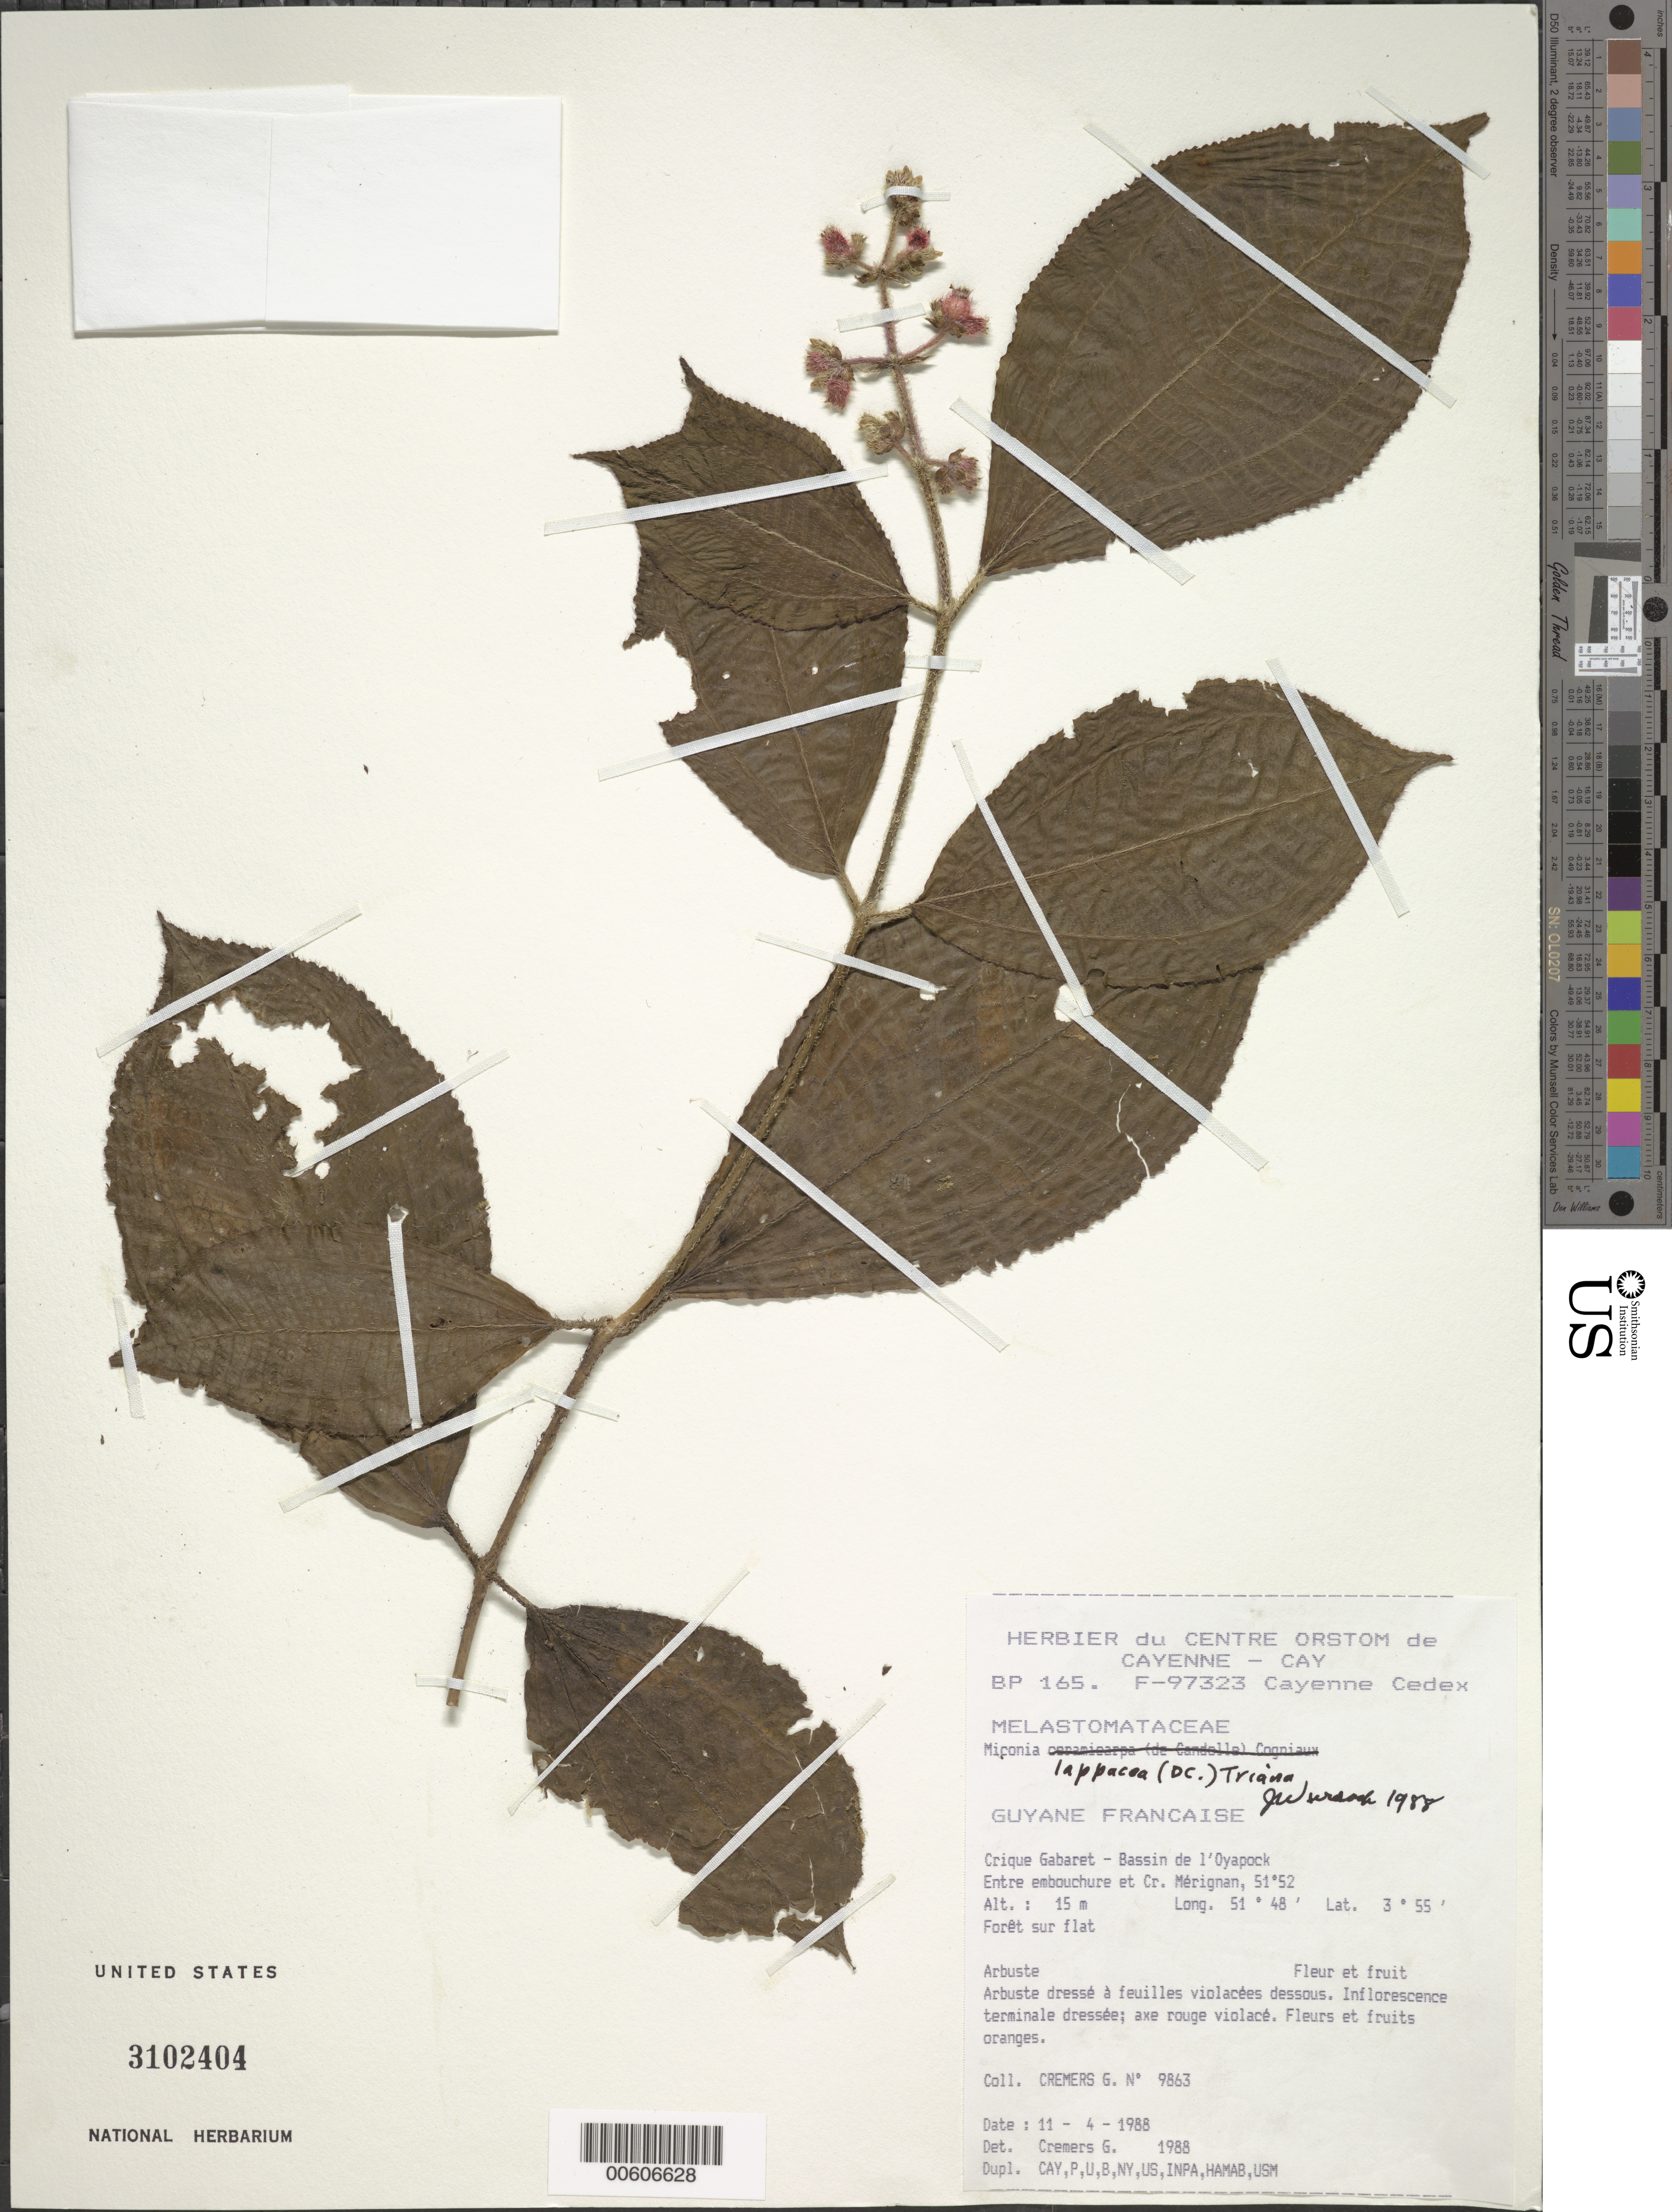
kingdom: Plantae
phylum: Tracheophyta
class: Magnoliopsida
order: Myrtales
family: Melastomataceae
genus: Miconia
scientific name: Miconia lappacea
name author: (DC.) Triana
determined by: Wurdack, John J., (US), US (UNITED STATES)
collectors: G. Cremers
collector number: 9863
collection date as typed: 11-Apr-88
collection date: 1988-04-11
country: French Guiana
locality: Crique Gabaret, Bassin de l'Oyapock, entre embouchure et Cr. Mérignan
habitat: Foret sur flat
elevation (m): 15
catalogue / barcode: US 3102404